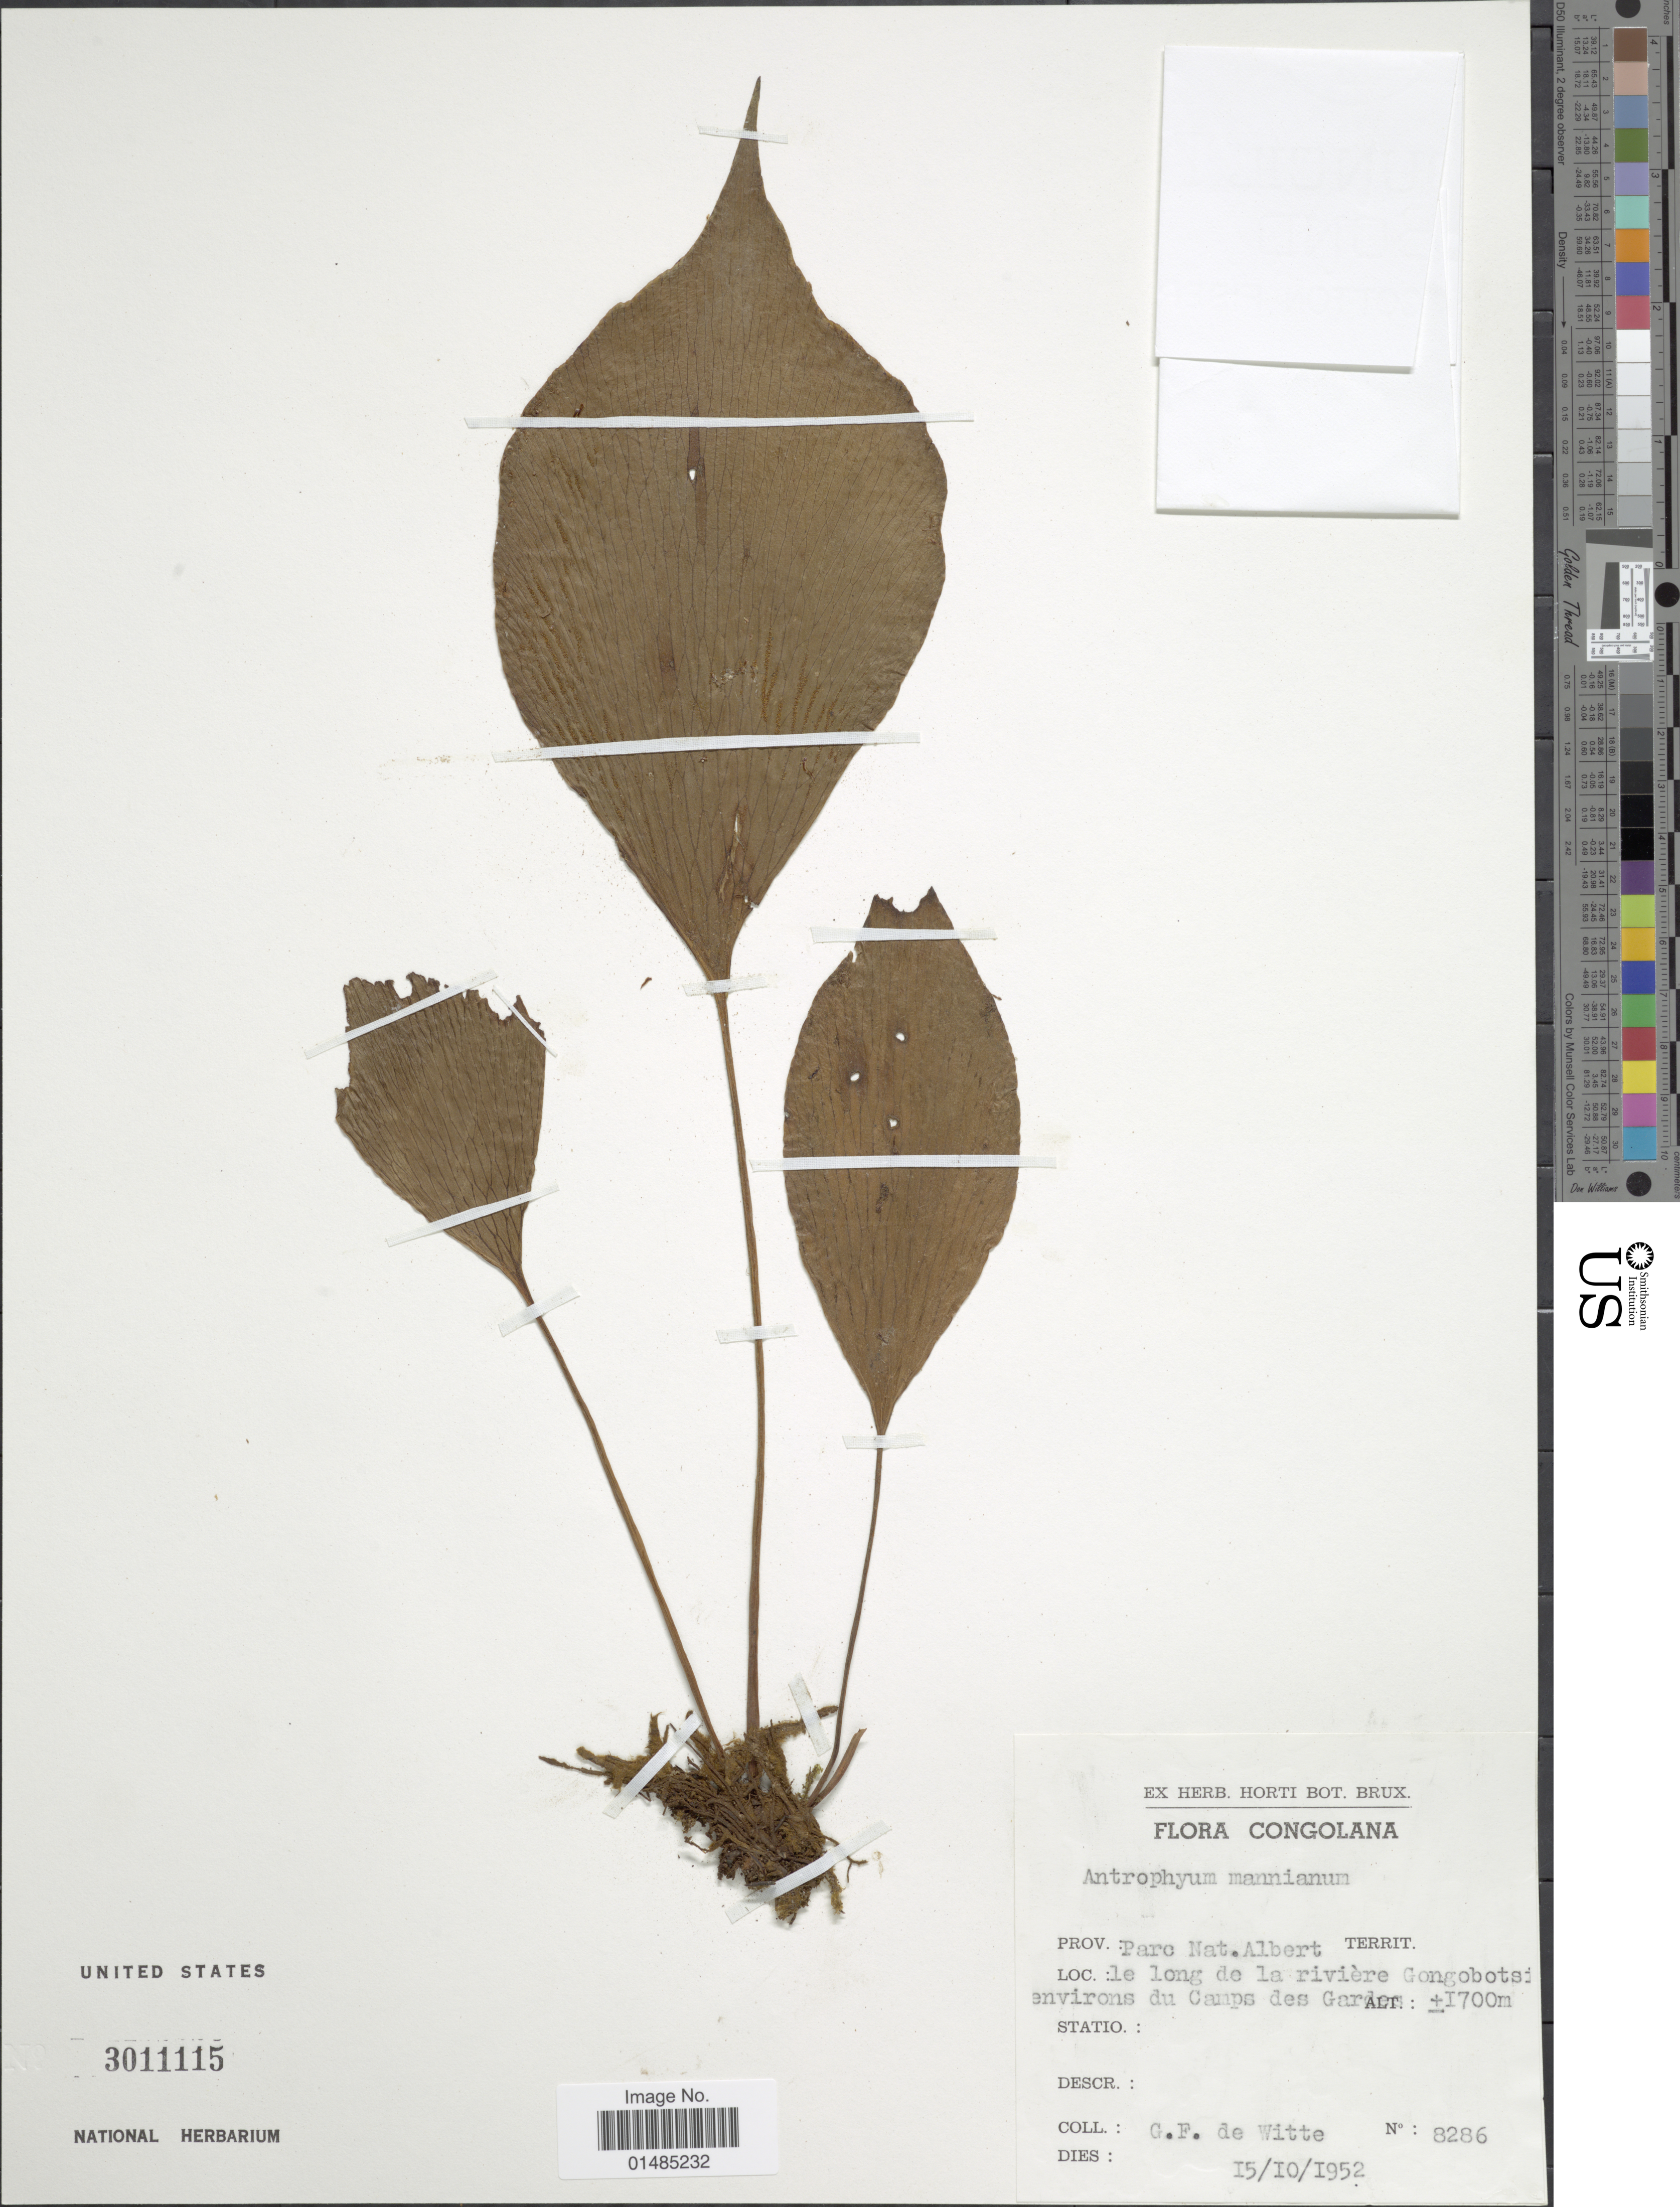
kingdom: Plantae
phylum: Tracheophyta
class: Polypodiopsida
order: Polypodiales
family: Pteridaceae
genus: Antrophyum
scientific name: Antrophyum mannianum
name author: Hook.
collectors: G. F. Witte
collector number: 8286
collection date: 1952-10-15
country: Congo, Democratic Republic of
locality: Congolana, Parc Nat. Albert, Le long de la rivière Gongobotsi environs du Camps des Gardes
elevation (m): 1700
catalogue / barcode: US 3011115